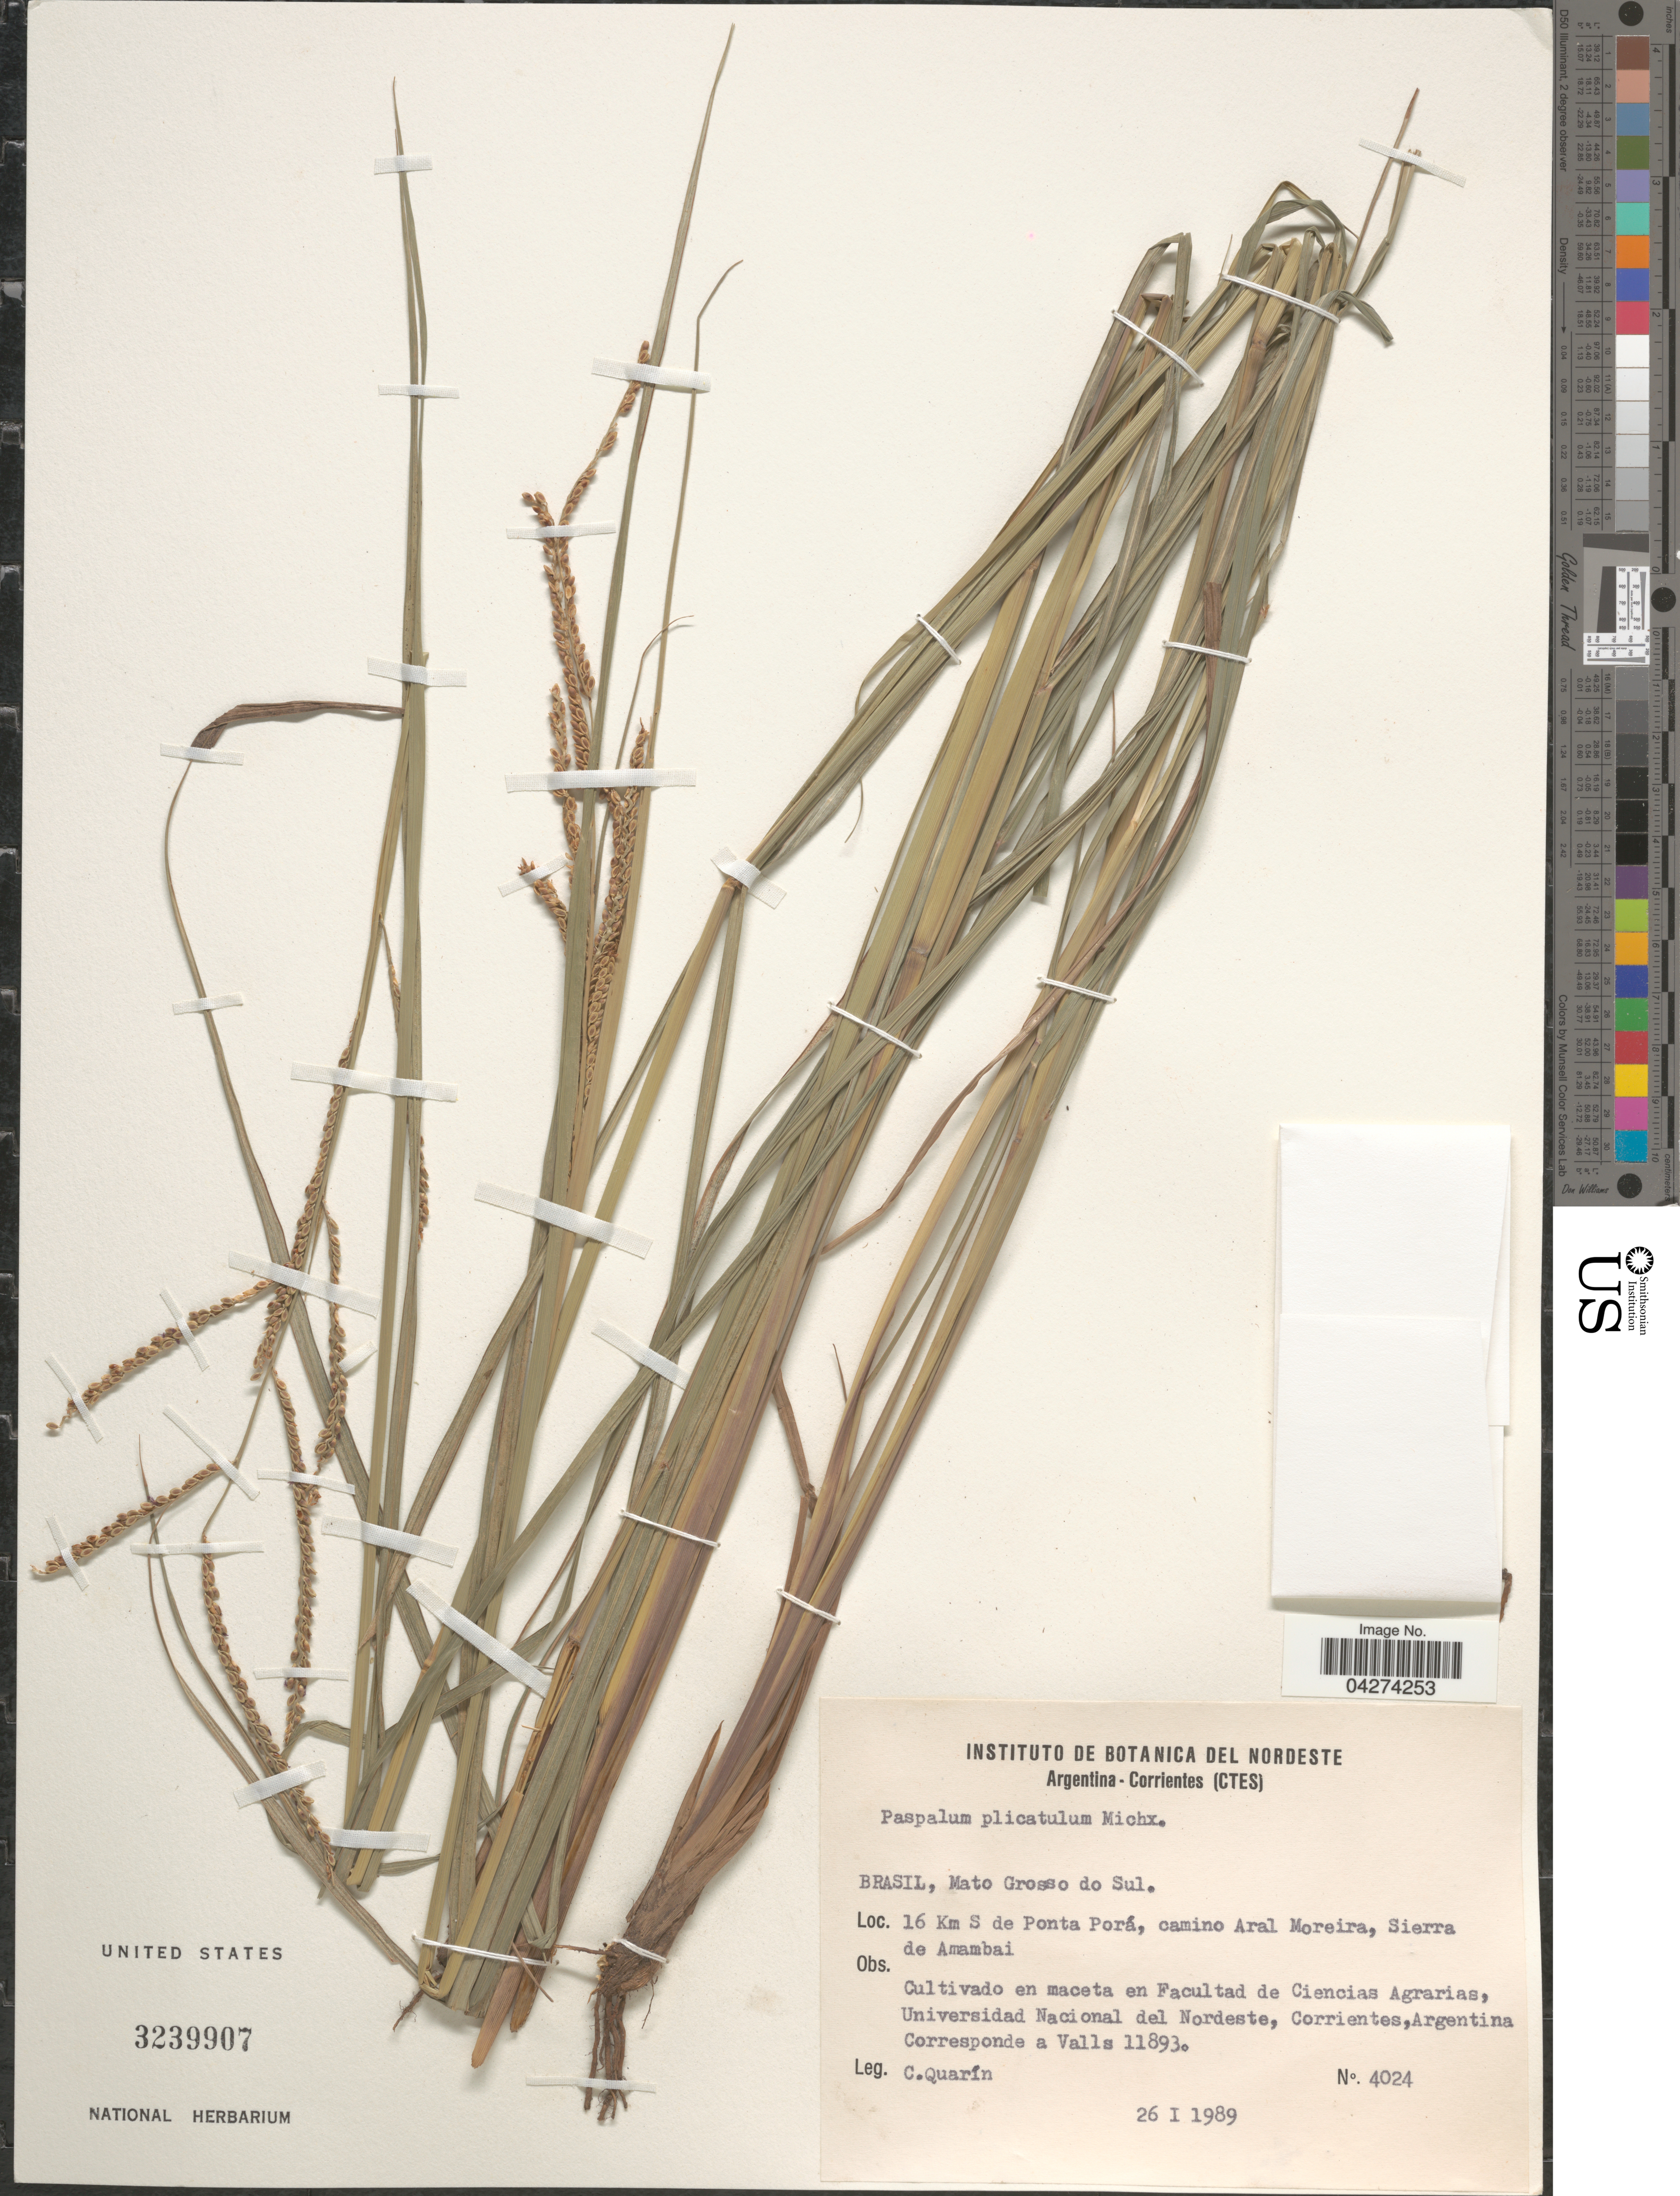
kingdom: Plantae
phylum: Tracheophyta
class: Liliopsida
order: Poales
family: Poaceae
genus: Paspalum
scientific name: Paspalum plicatulum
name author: Michx.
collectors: C. Quarín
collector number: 4024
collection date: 1989-01-26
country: Argentina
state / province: Corrientes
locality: En maceta en Facultad de Ciencias Agrarias, Universidad Nacional del Nordeste.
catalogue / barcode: US 3239907